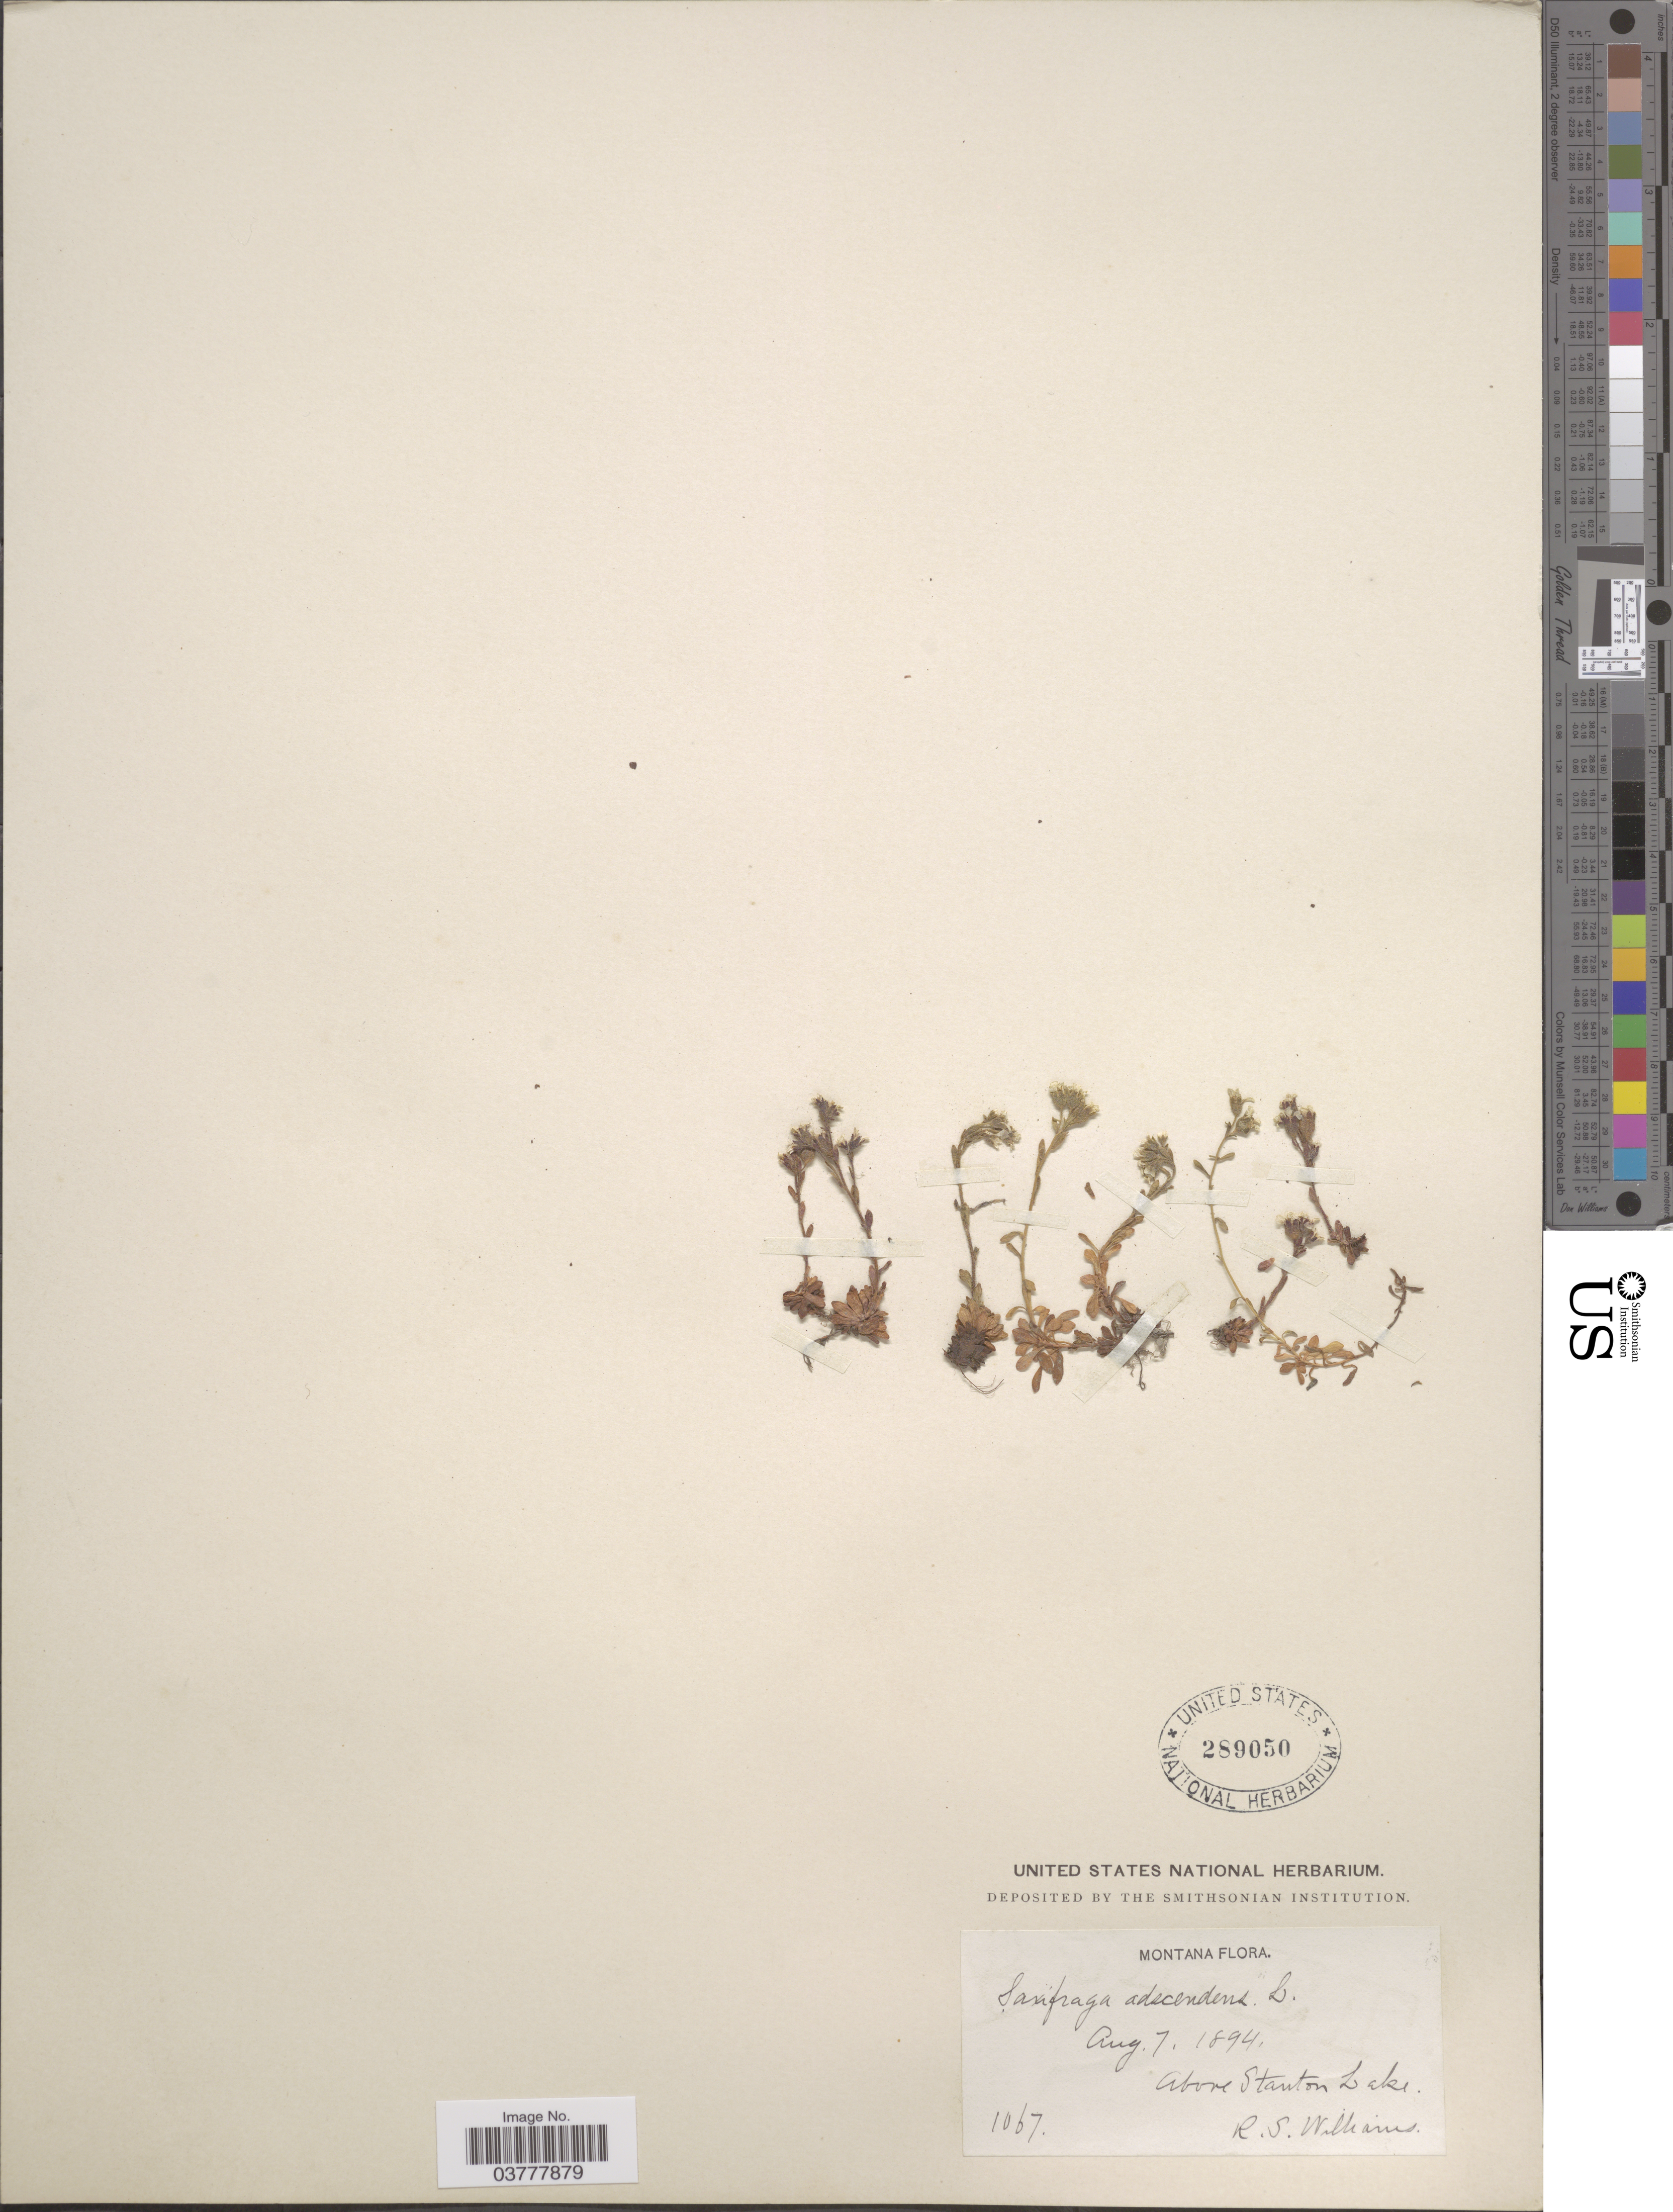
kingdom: Plantae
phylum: Tracheophyta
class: Magnoliopsida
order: Saxifragales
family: Saxifragaceae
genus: Saxifraga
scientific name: Saxifraga adscendens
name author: L.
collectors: R. S. Williams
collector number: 1067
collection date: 1894-08-07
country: United States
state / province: Montana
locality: Above Stanton Lake.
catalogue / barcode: US 289050